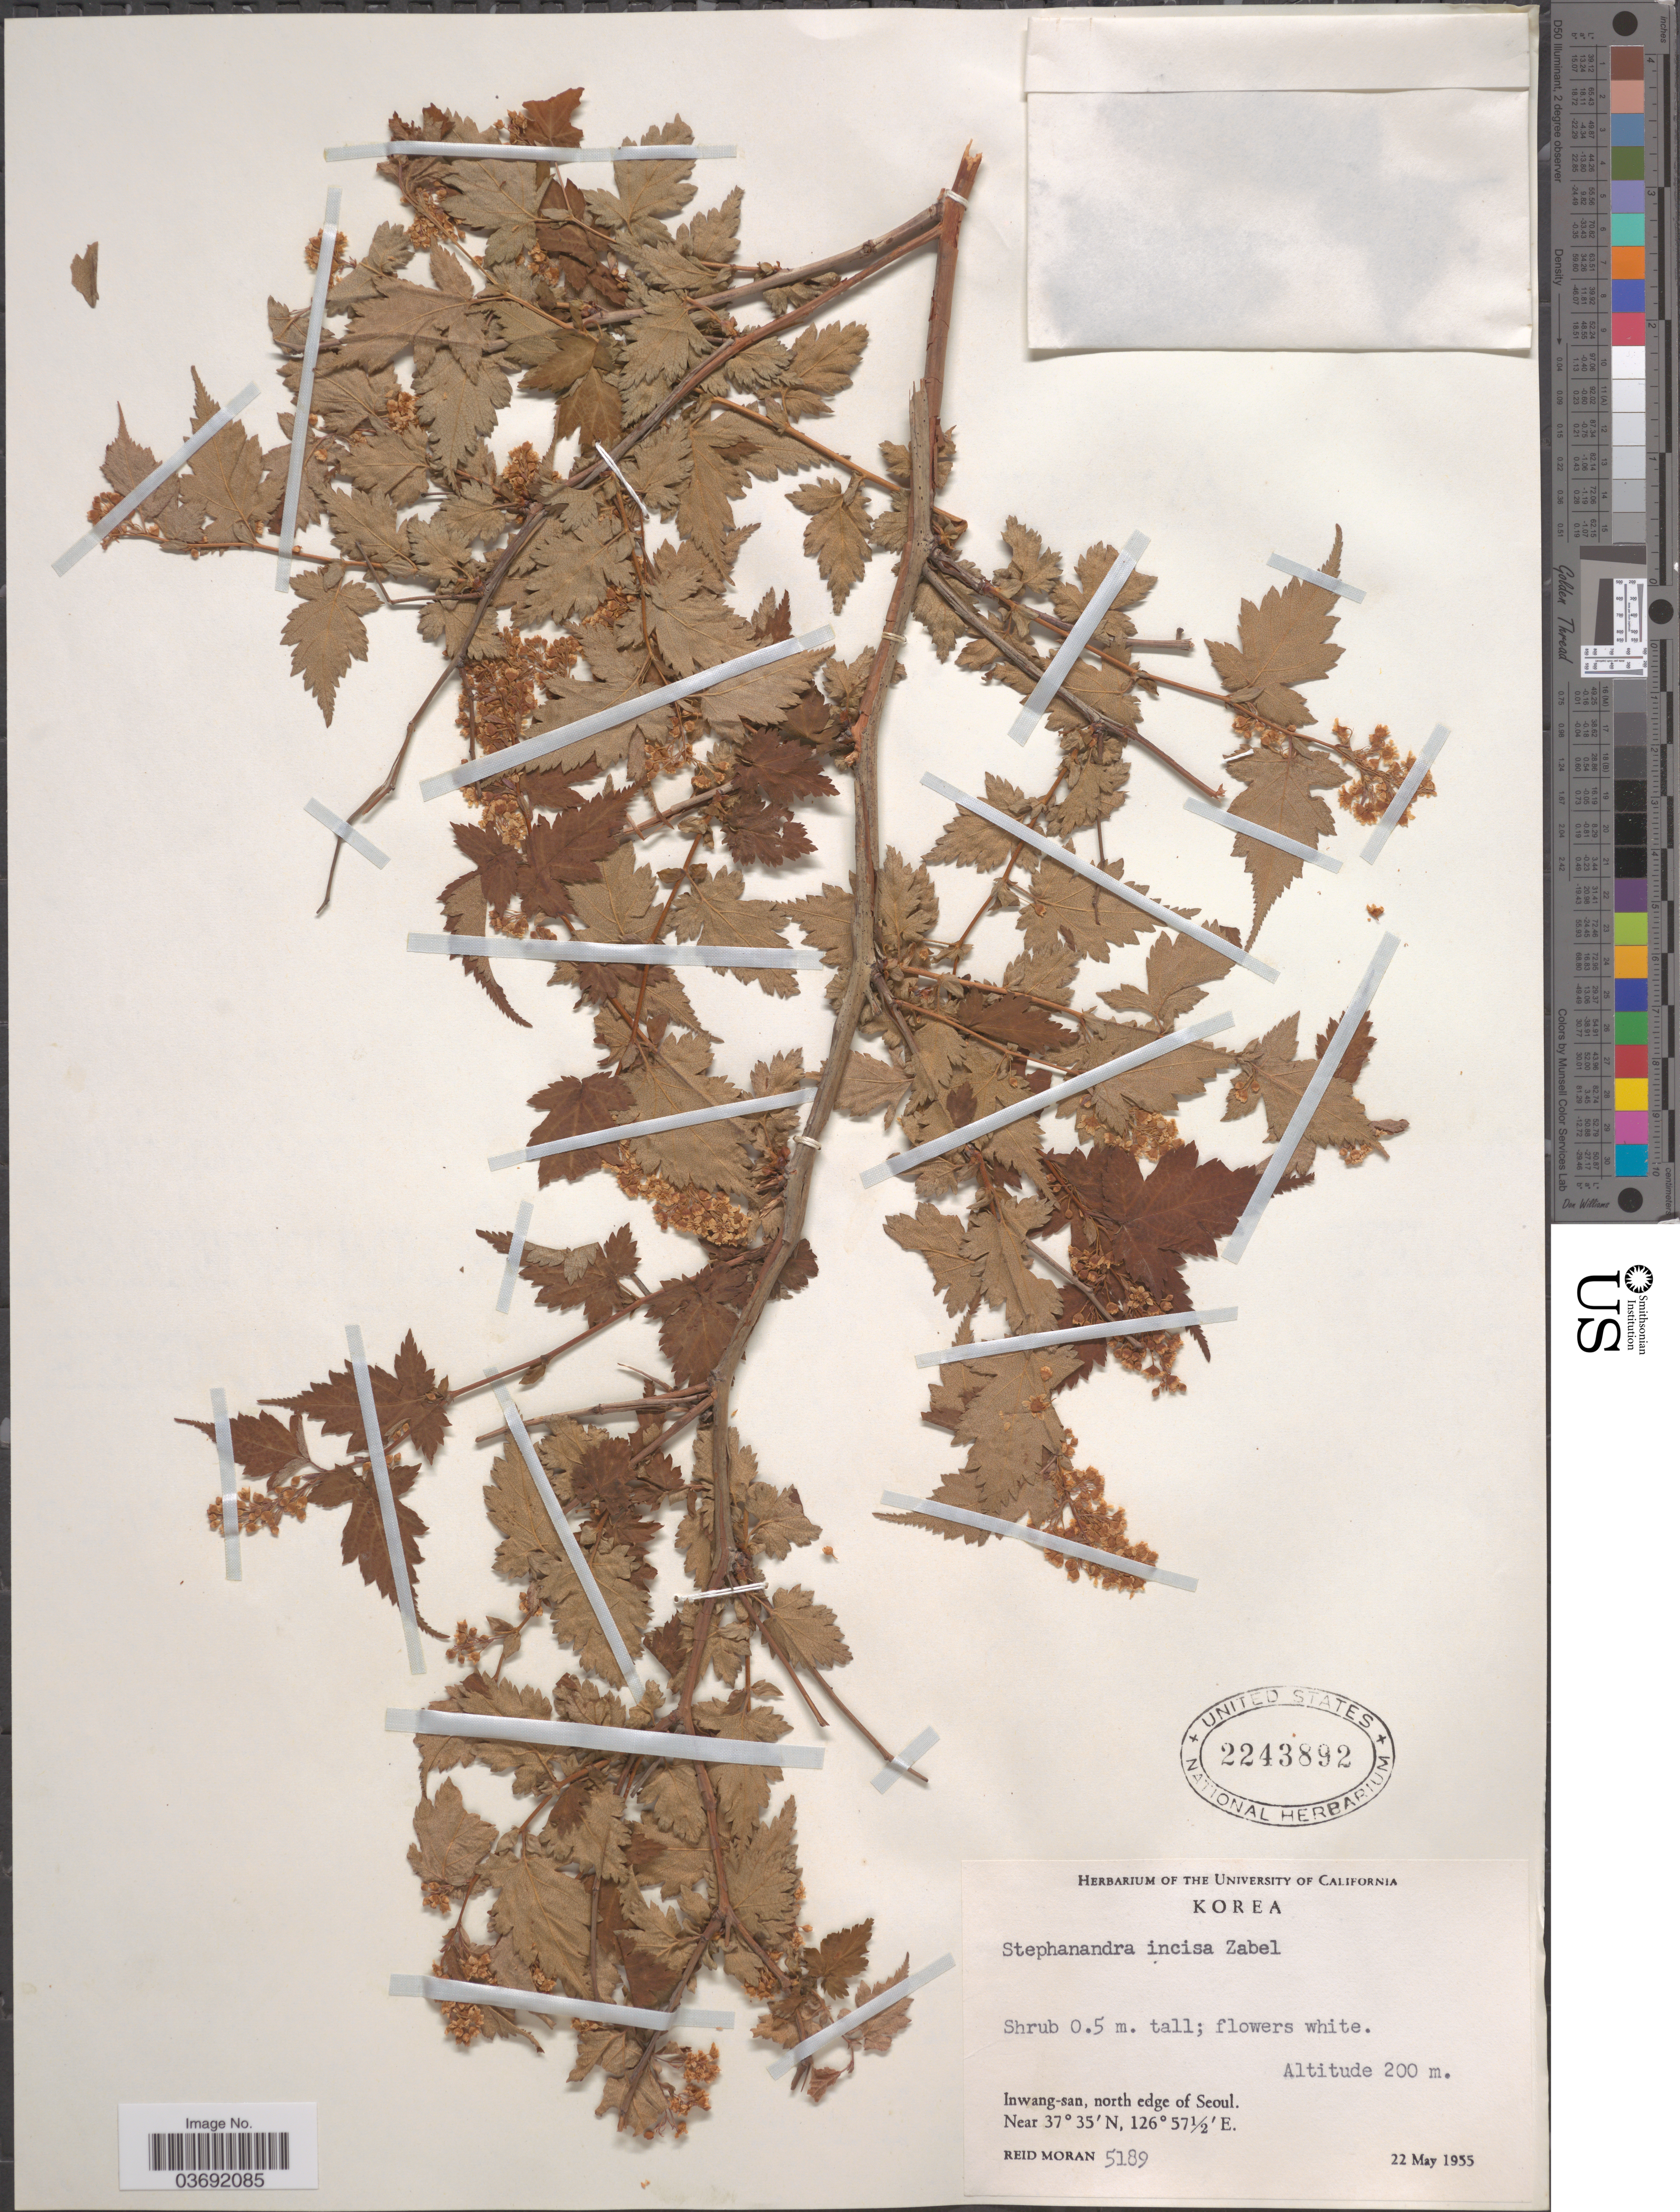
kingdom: Plantae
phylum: Tracheophyta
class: Magnoliopsida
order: Rosales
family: Rosaceae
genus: Neillia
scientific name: Neillia incisa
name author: (Thunb.) S.H. Oh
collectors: R. Moran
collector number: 5189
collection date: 1955-05-22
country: South Korea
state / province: Seoul Special City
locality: Inwang-san, north edge of Seoul.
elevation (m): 200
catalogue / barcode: US 2243892